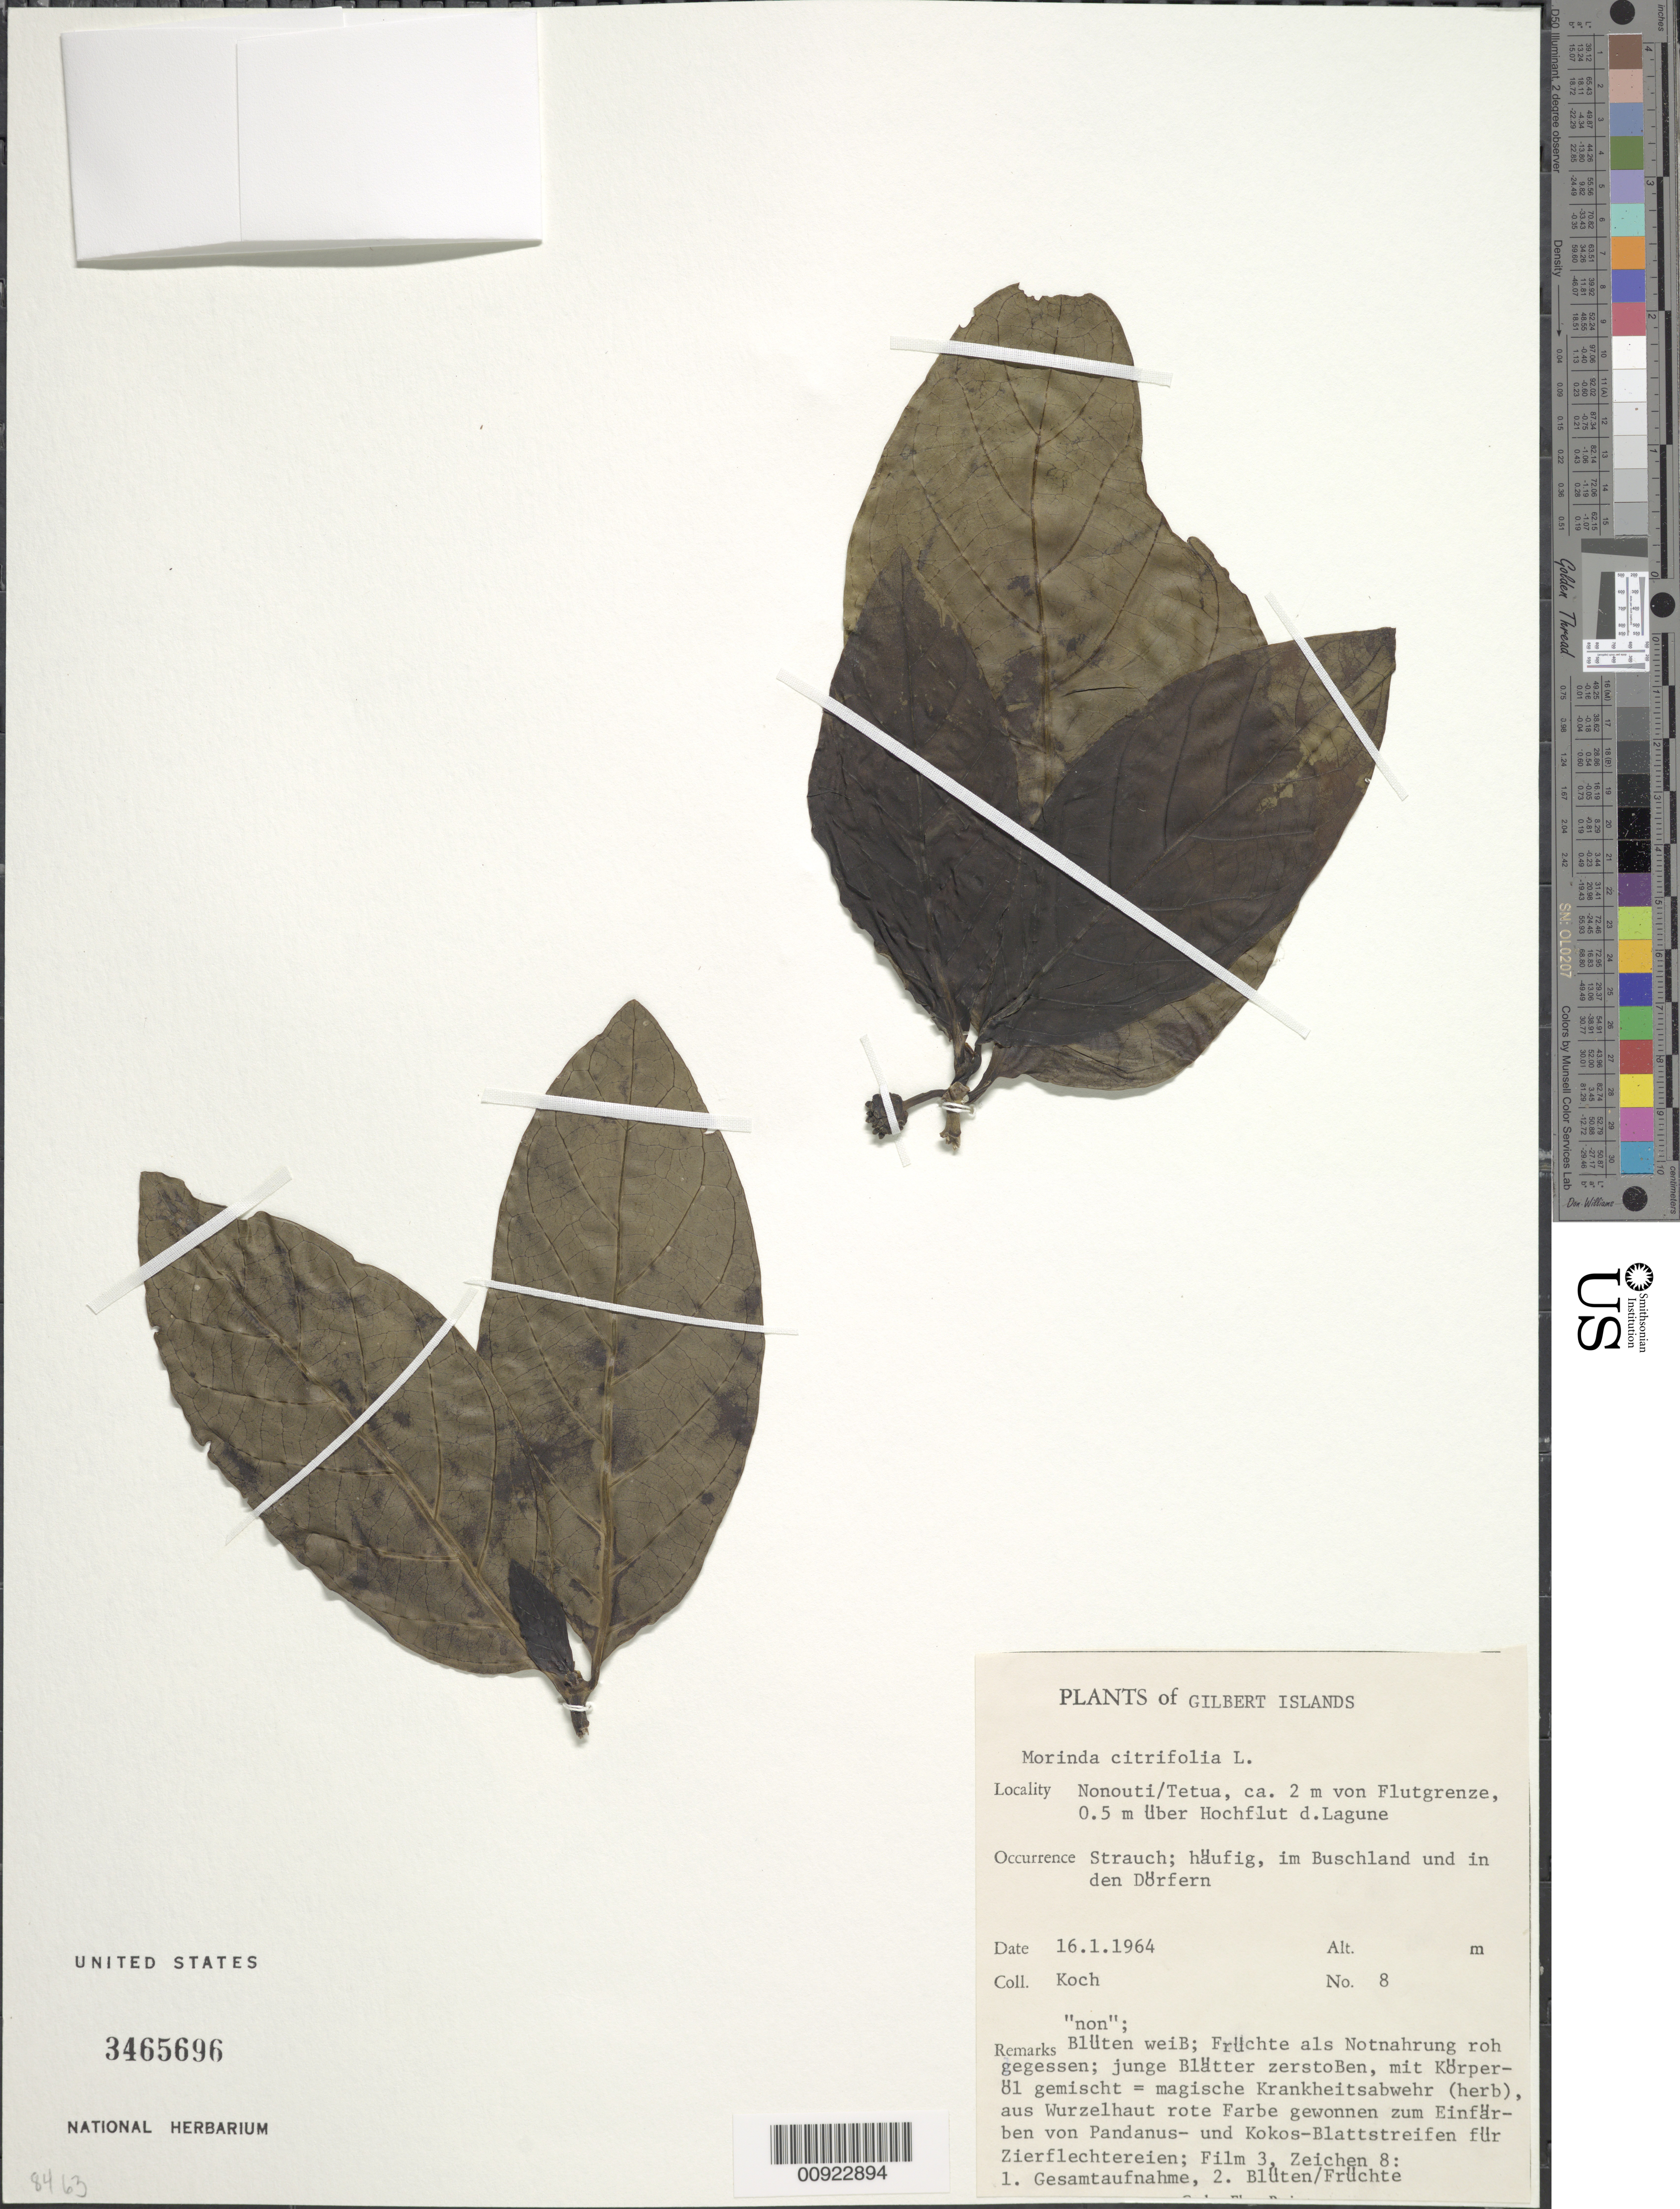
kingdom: Plantae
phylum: Tracheophyta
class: Magnoliopsida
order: Gentianales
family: Rubiaceae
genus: Morinda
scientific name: Morinda citrifolia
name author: L.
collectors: G. Koch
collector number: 8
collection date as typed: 16 Jan 1964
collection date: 1964-01-16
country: Kiribati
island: Nonouti Atoll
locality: Nonuit/Tetua, ca. 2m von Flutgrenze, 0.5m uber Hochflut d.Lagune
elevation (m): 2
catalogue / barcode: US 3465696